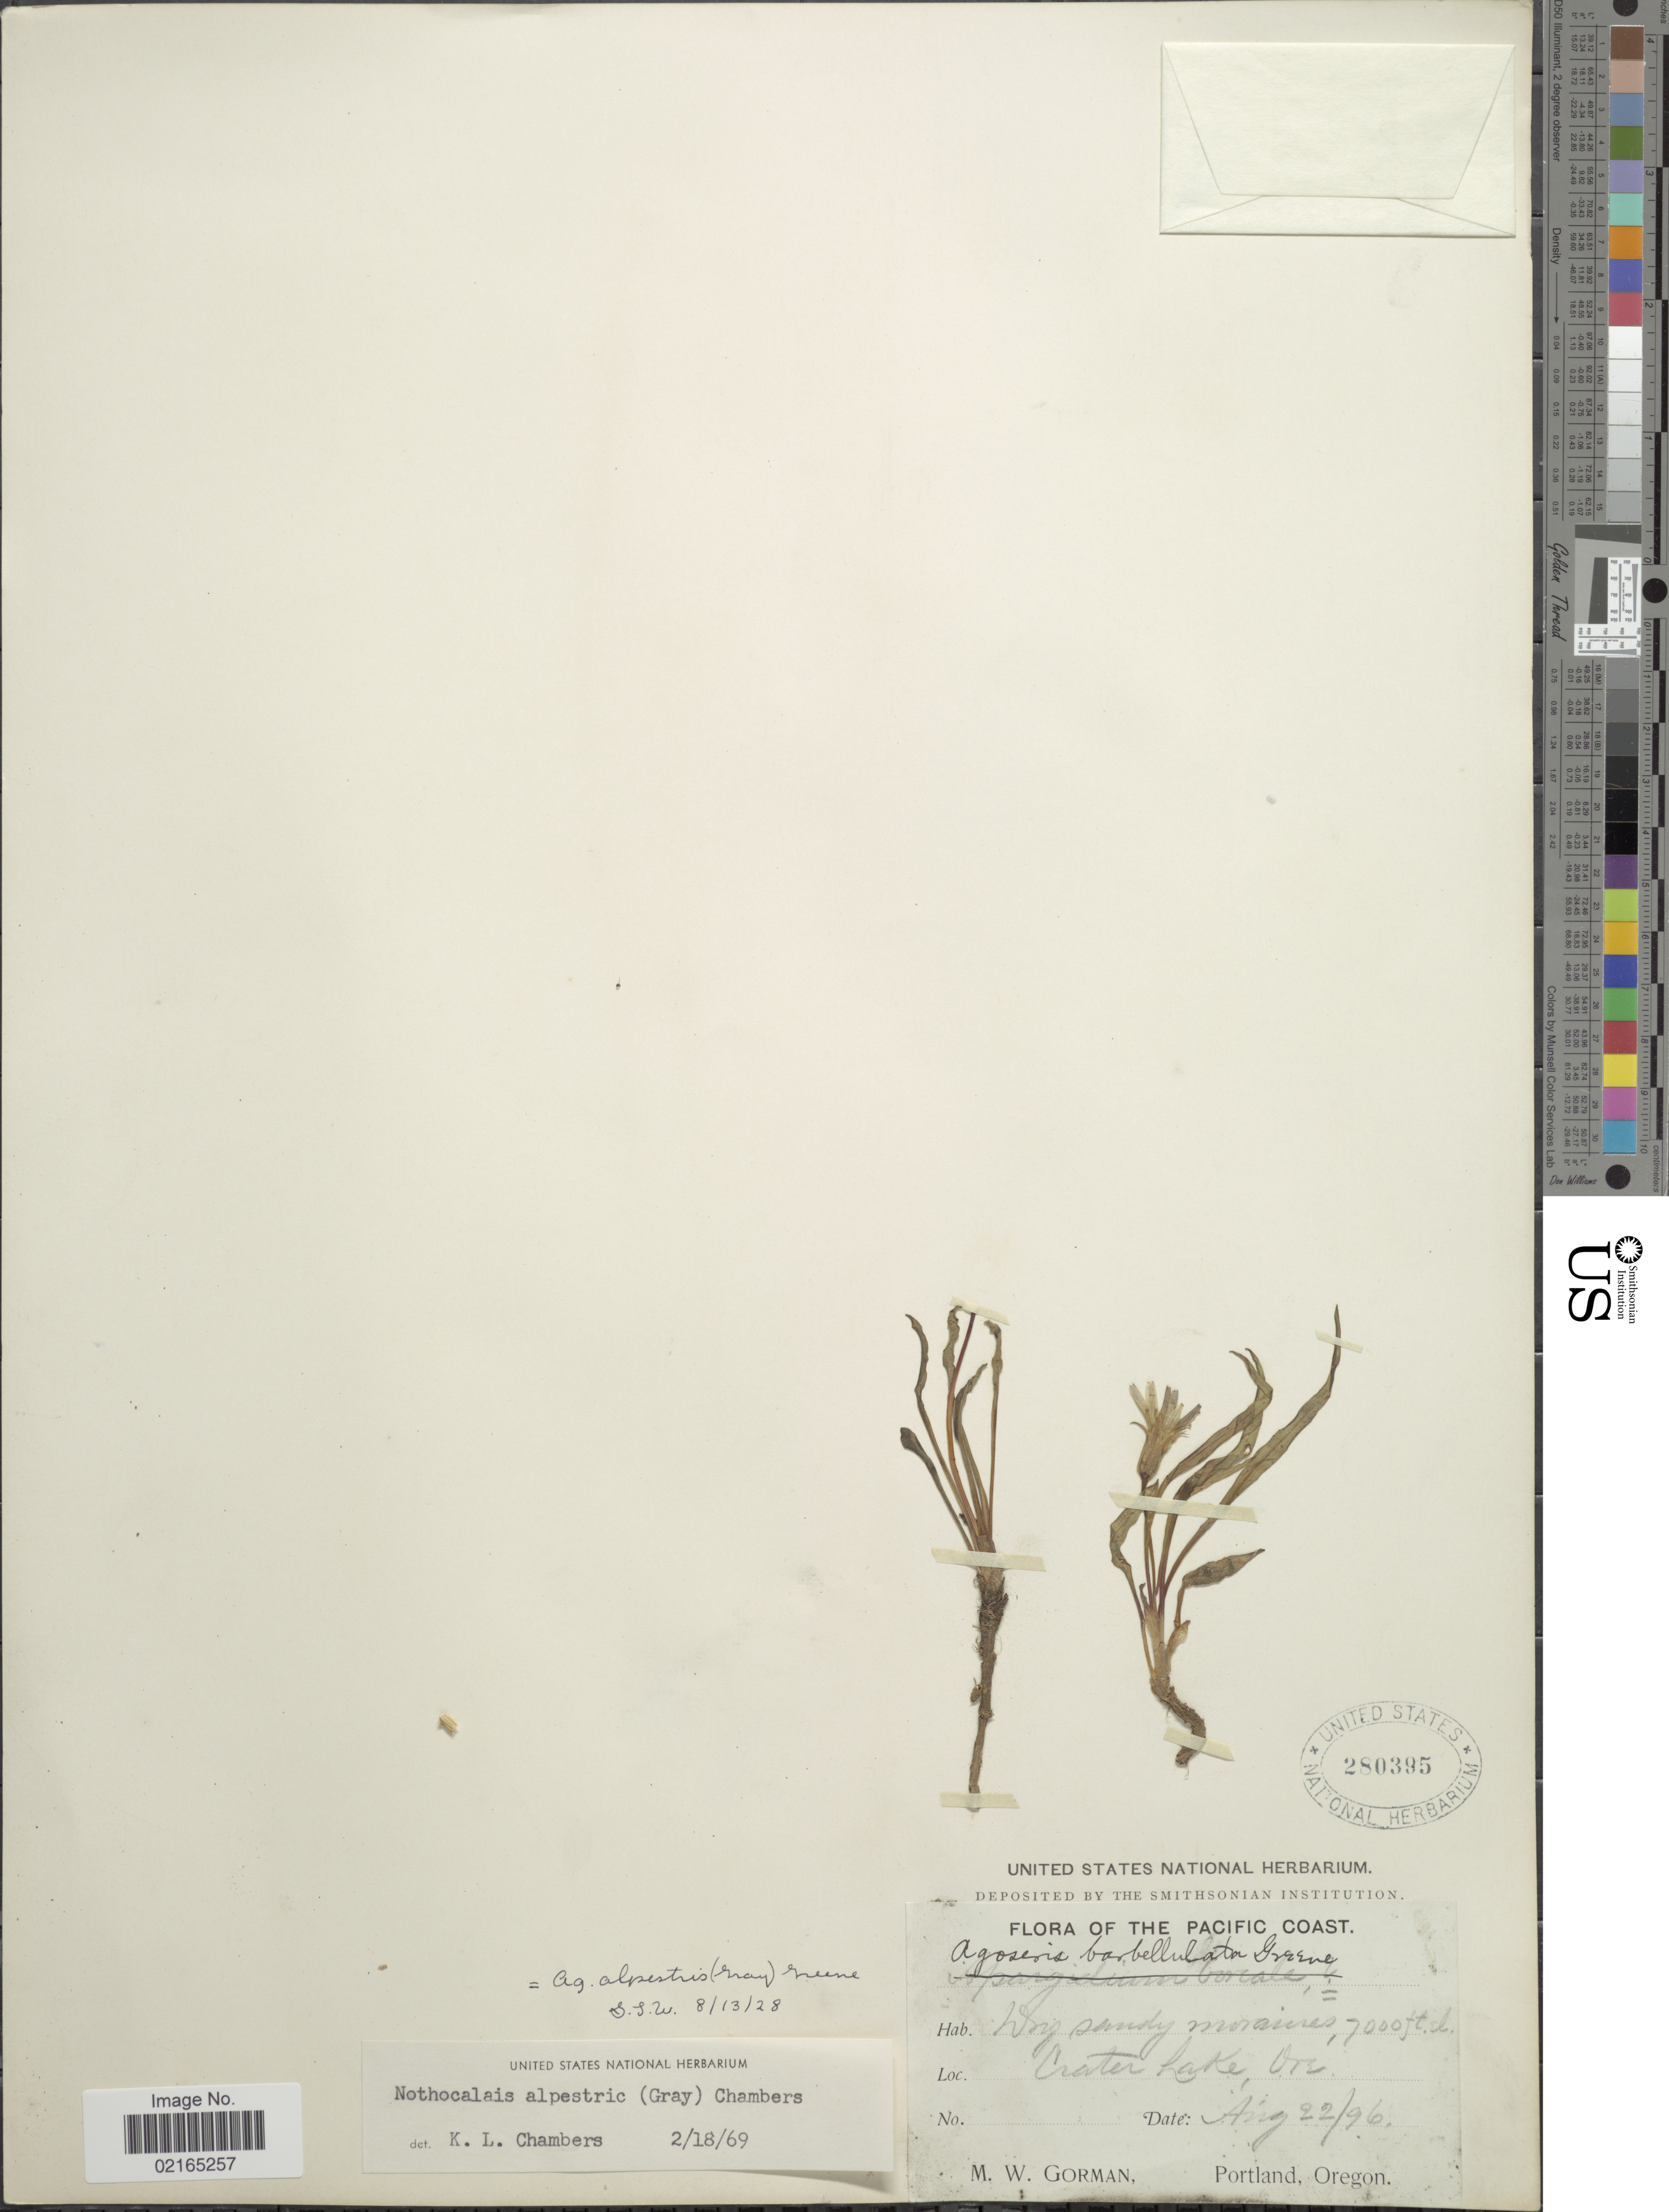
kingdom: Plantae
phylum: Tracheophyta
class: Magnoliopsida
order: Asterales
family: Asteraceae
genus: Nothocalais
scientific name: Nothocalais alpestris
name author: (A. Gray) K.L. Chambers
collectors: M. W. Gorman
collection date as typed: Transcribed d/m/y: 22/8/96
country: United States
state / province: Oregon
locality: Pacific Coast, Crater Lake, dry sandy moraines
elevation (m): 2134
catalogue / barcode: US 280395